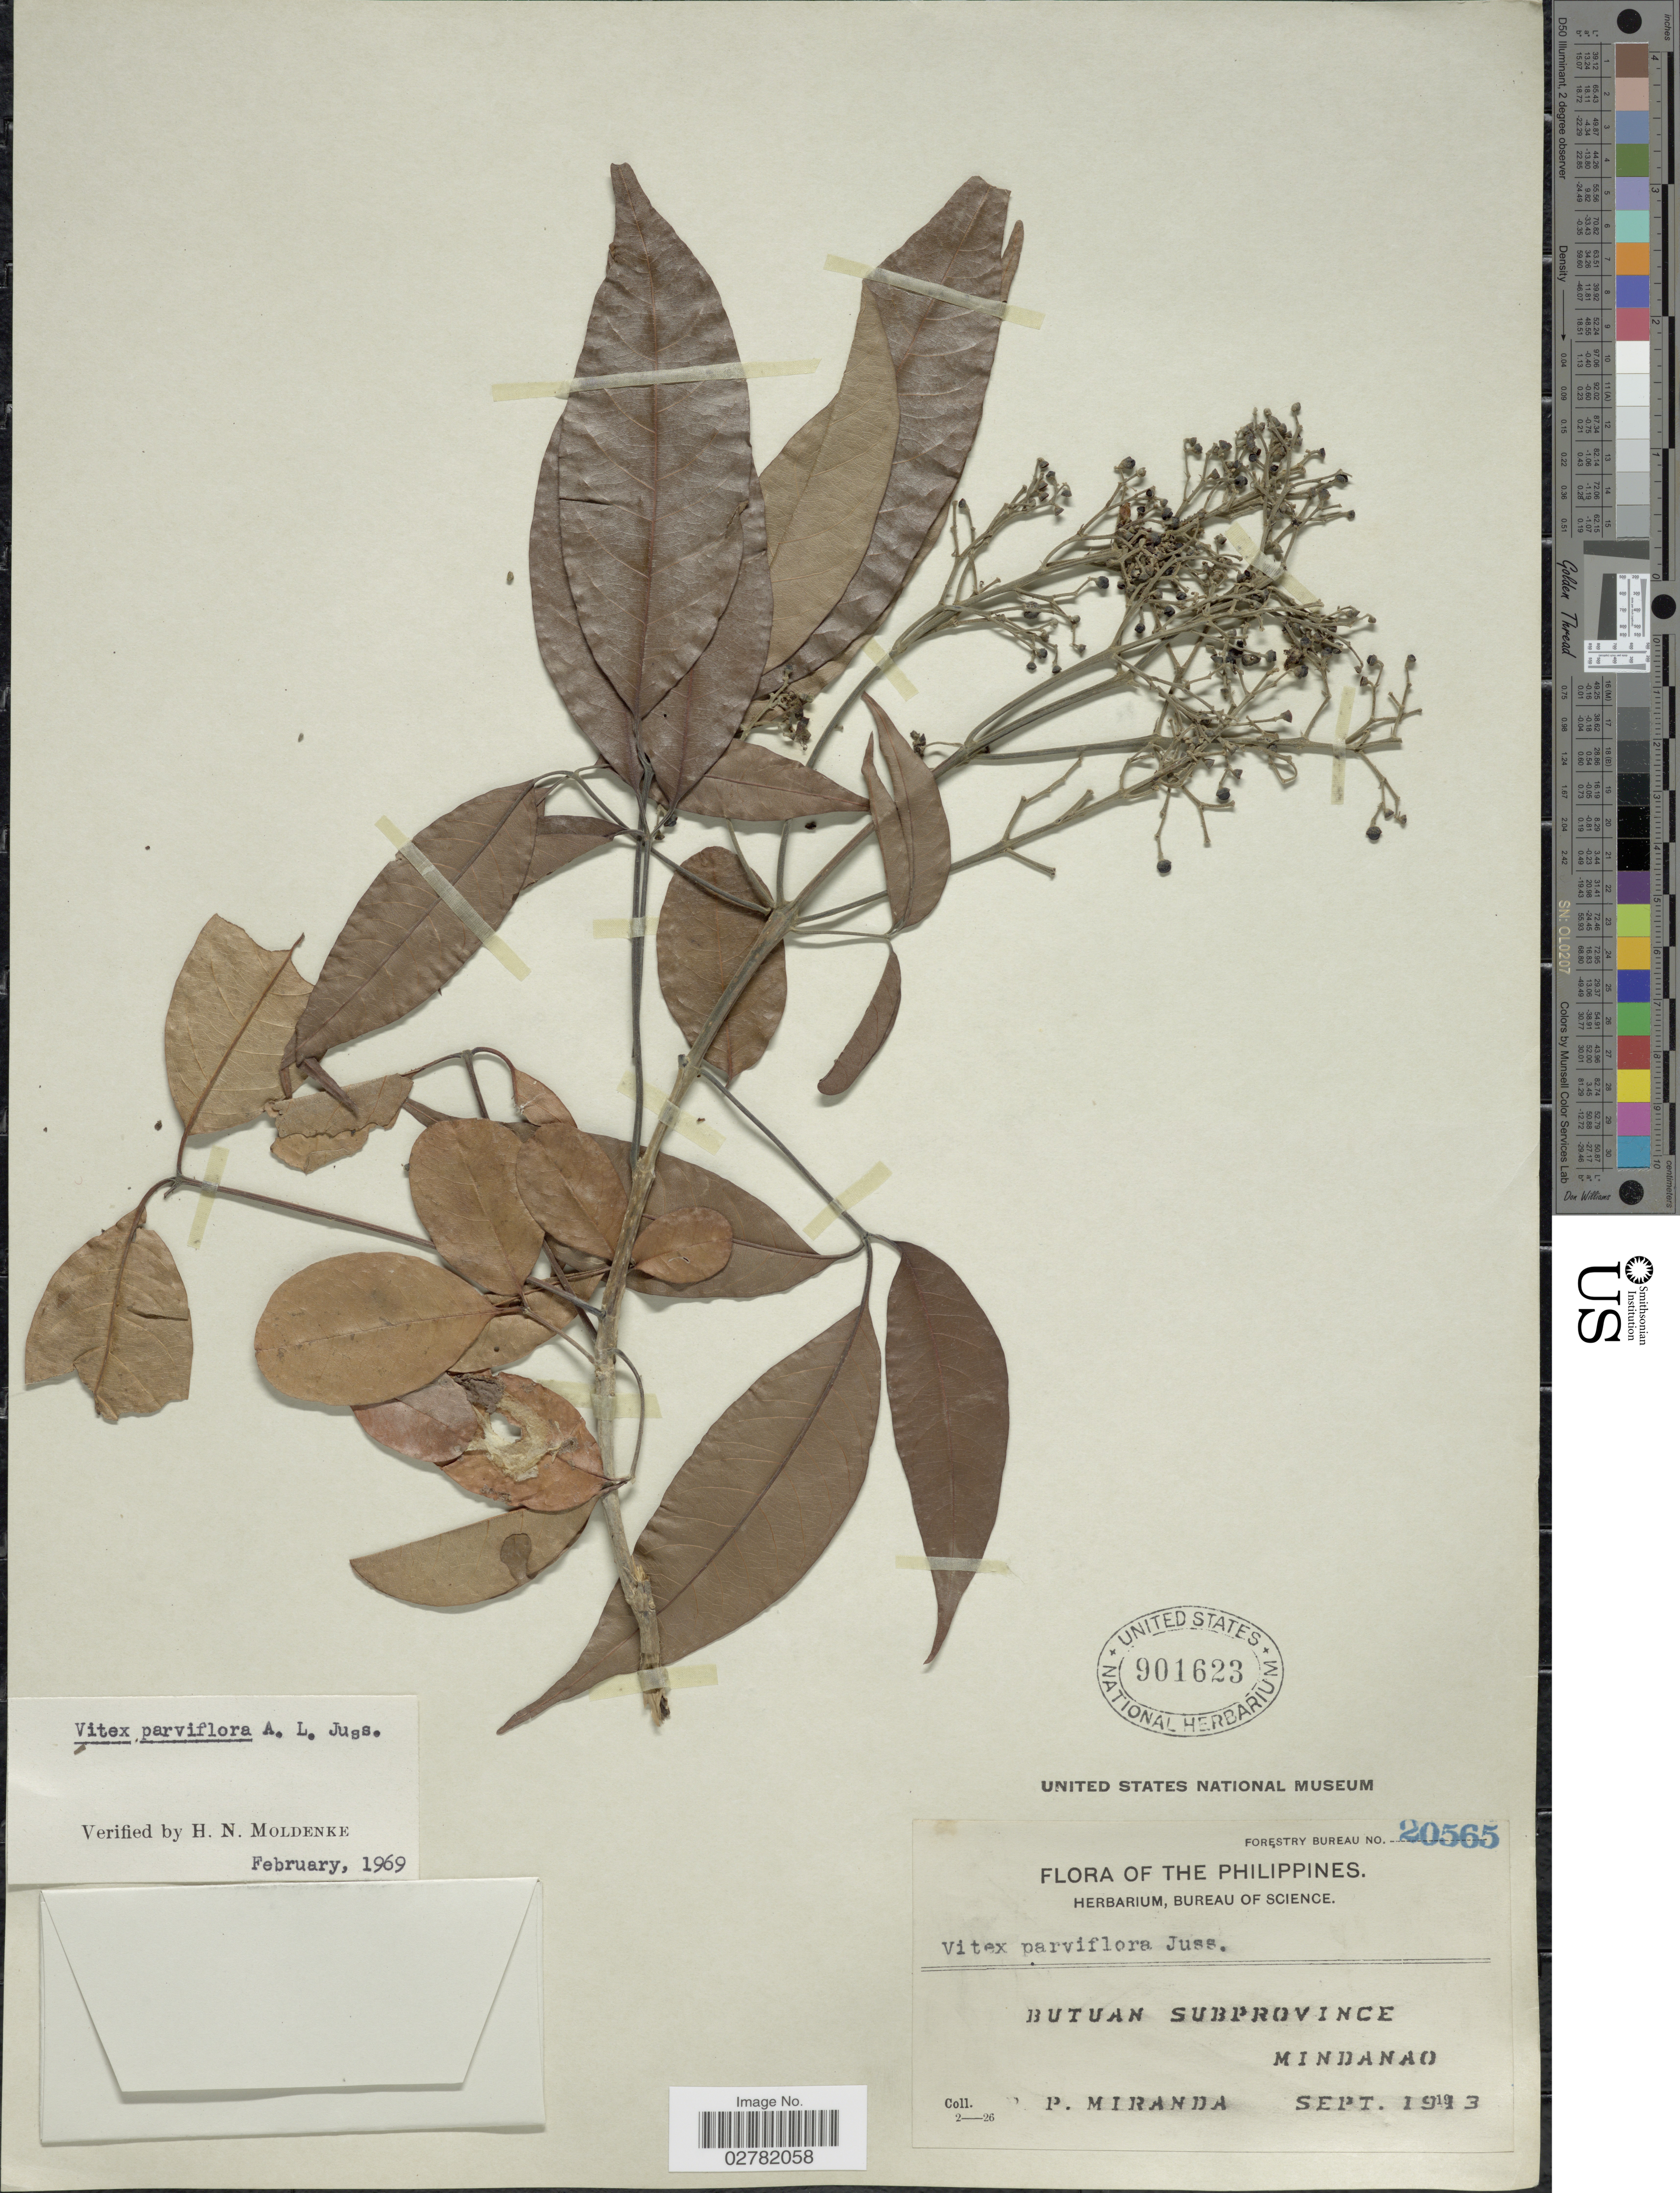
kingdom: Plantae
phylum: Tracheophyta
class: Magnoliopsida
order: Lamiales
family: Lamiaceae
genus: Vitex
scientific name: Vitex parviflora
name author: Juss.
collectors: D. P. Miranda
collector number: Forestry Bureau 20565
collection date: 1913-09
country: Philippines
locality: Butuan Subprovince Mindanao.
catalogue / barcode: US 901623